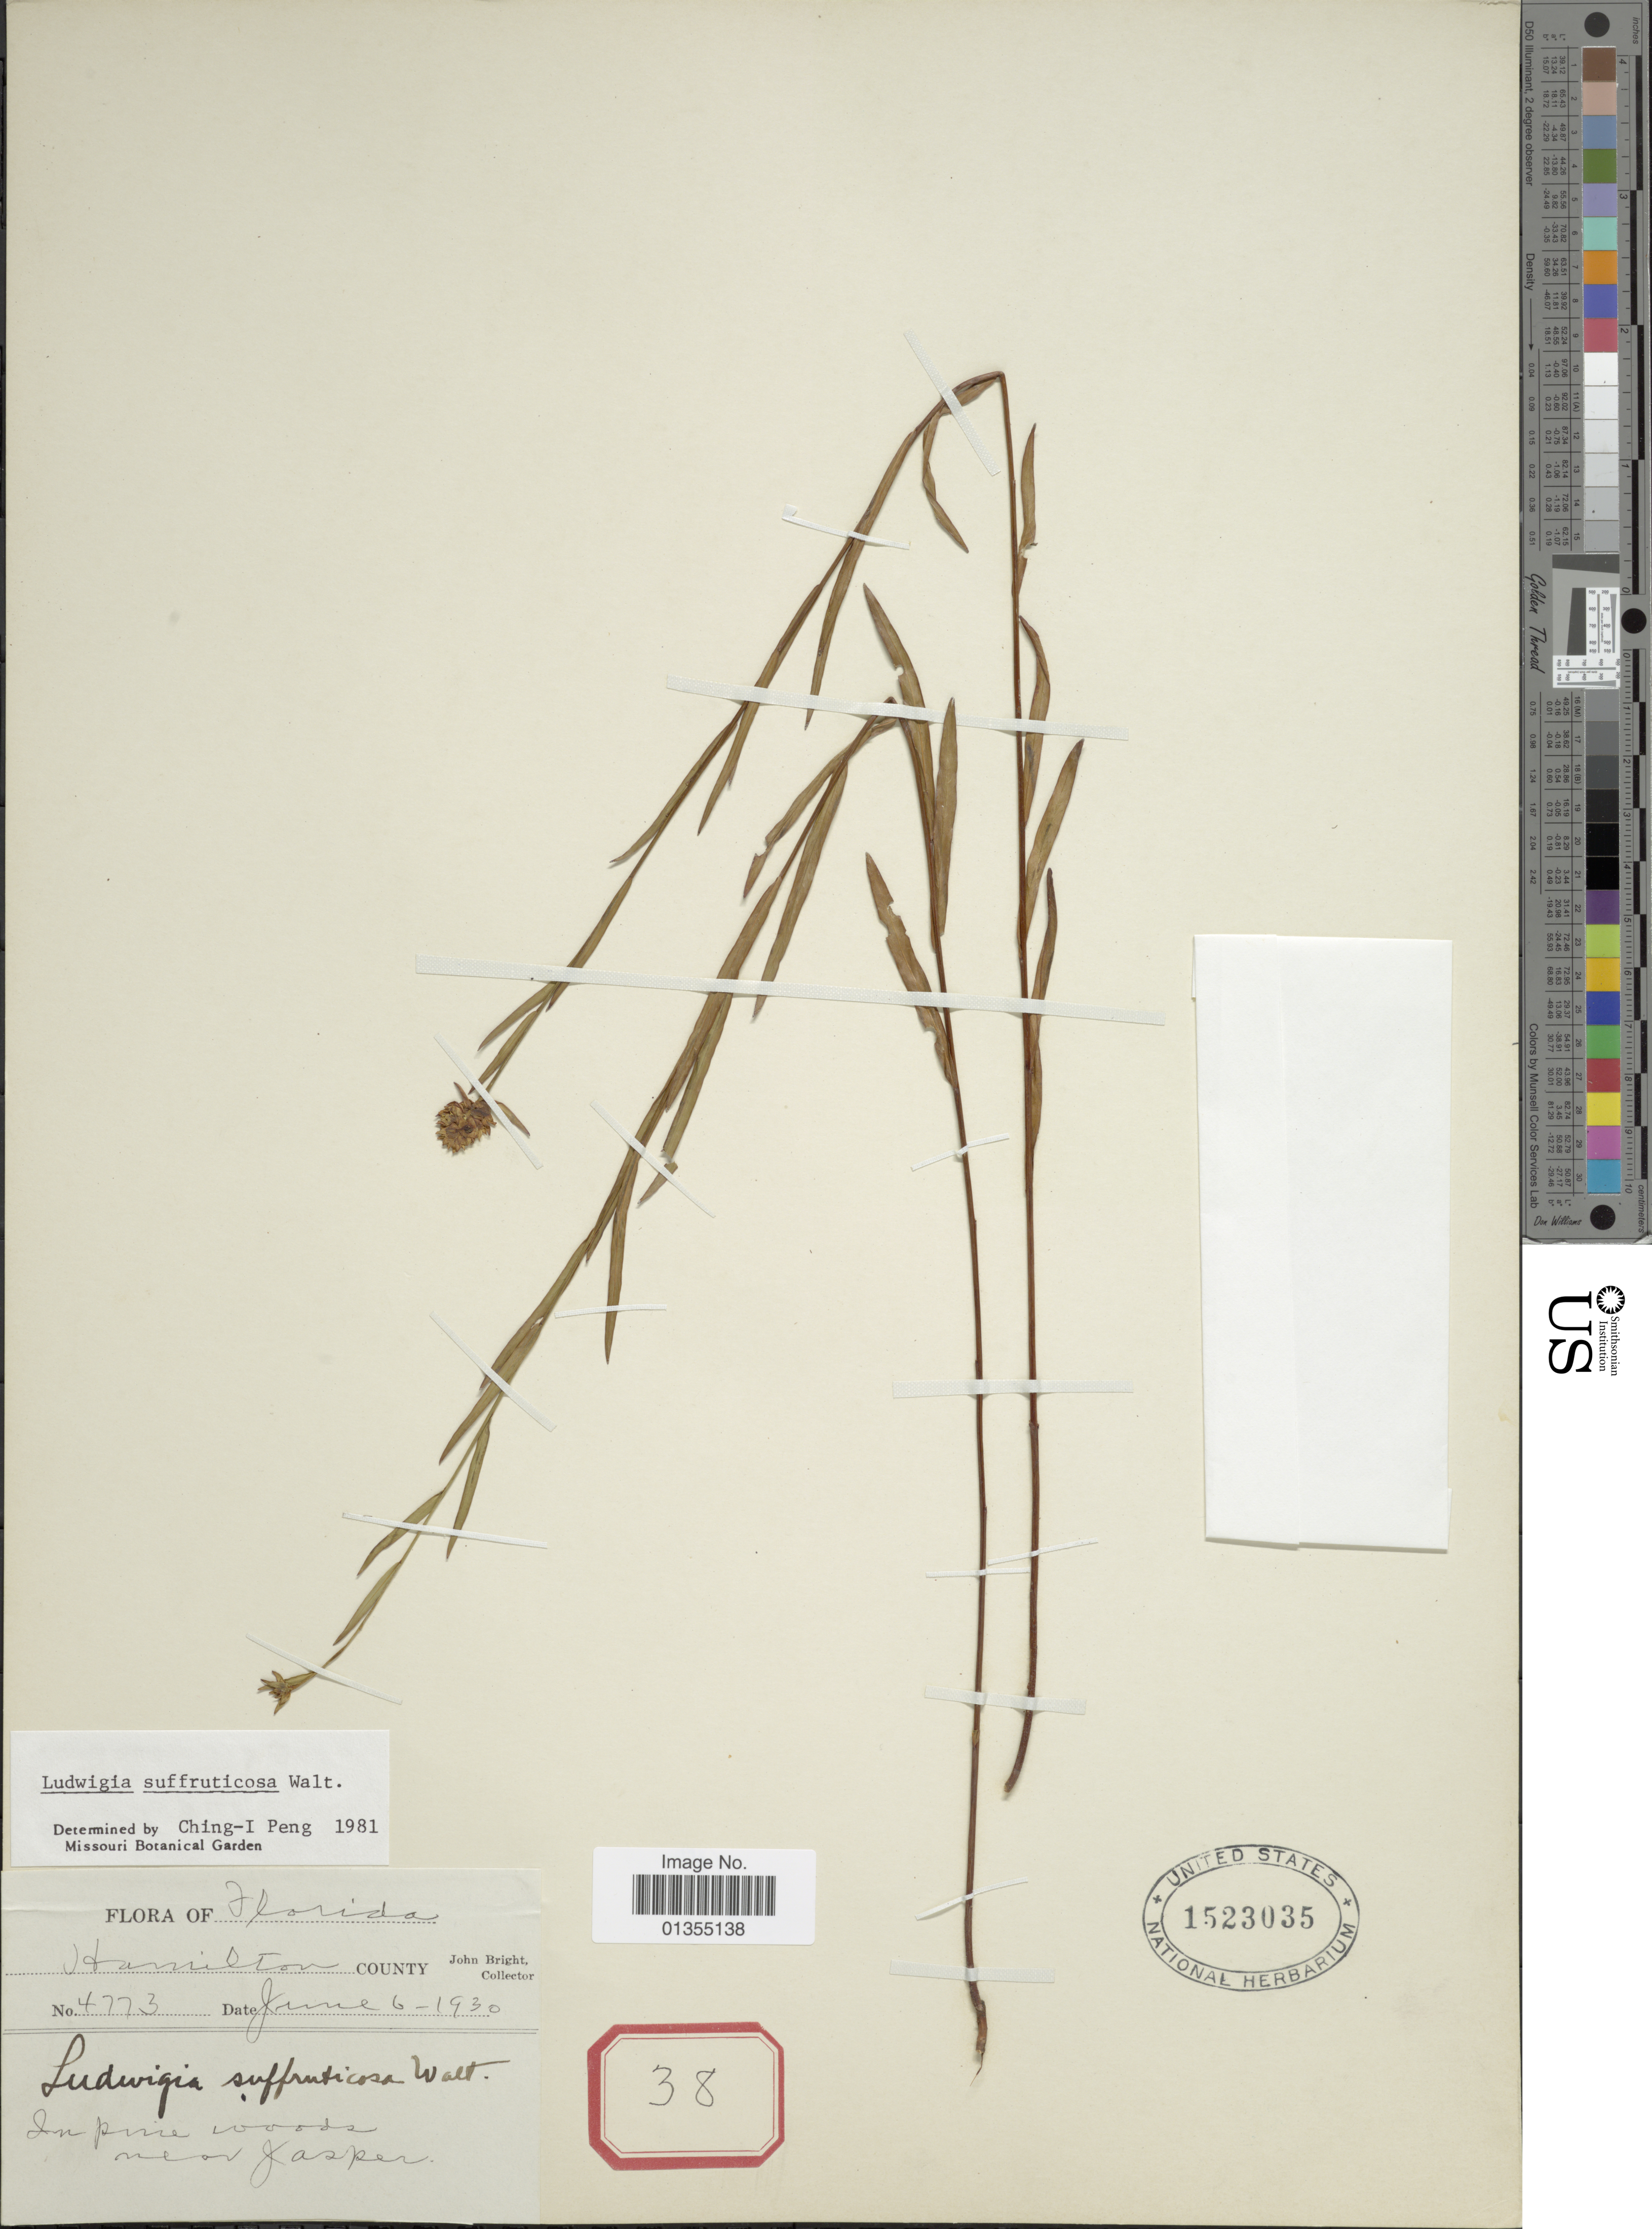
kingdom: Plantae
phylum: Tracheophyta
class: Magnoliopsida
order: Myrtales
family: Onagraceae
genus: Ludwigia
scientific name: Ludwigia suffruticosa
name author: Walter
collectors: J. Bright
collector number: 4773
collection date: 1930-06-06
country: United States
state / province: Florida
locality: Hailton County, near Japser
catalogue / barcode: US 1523035